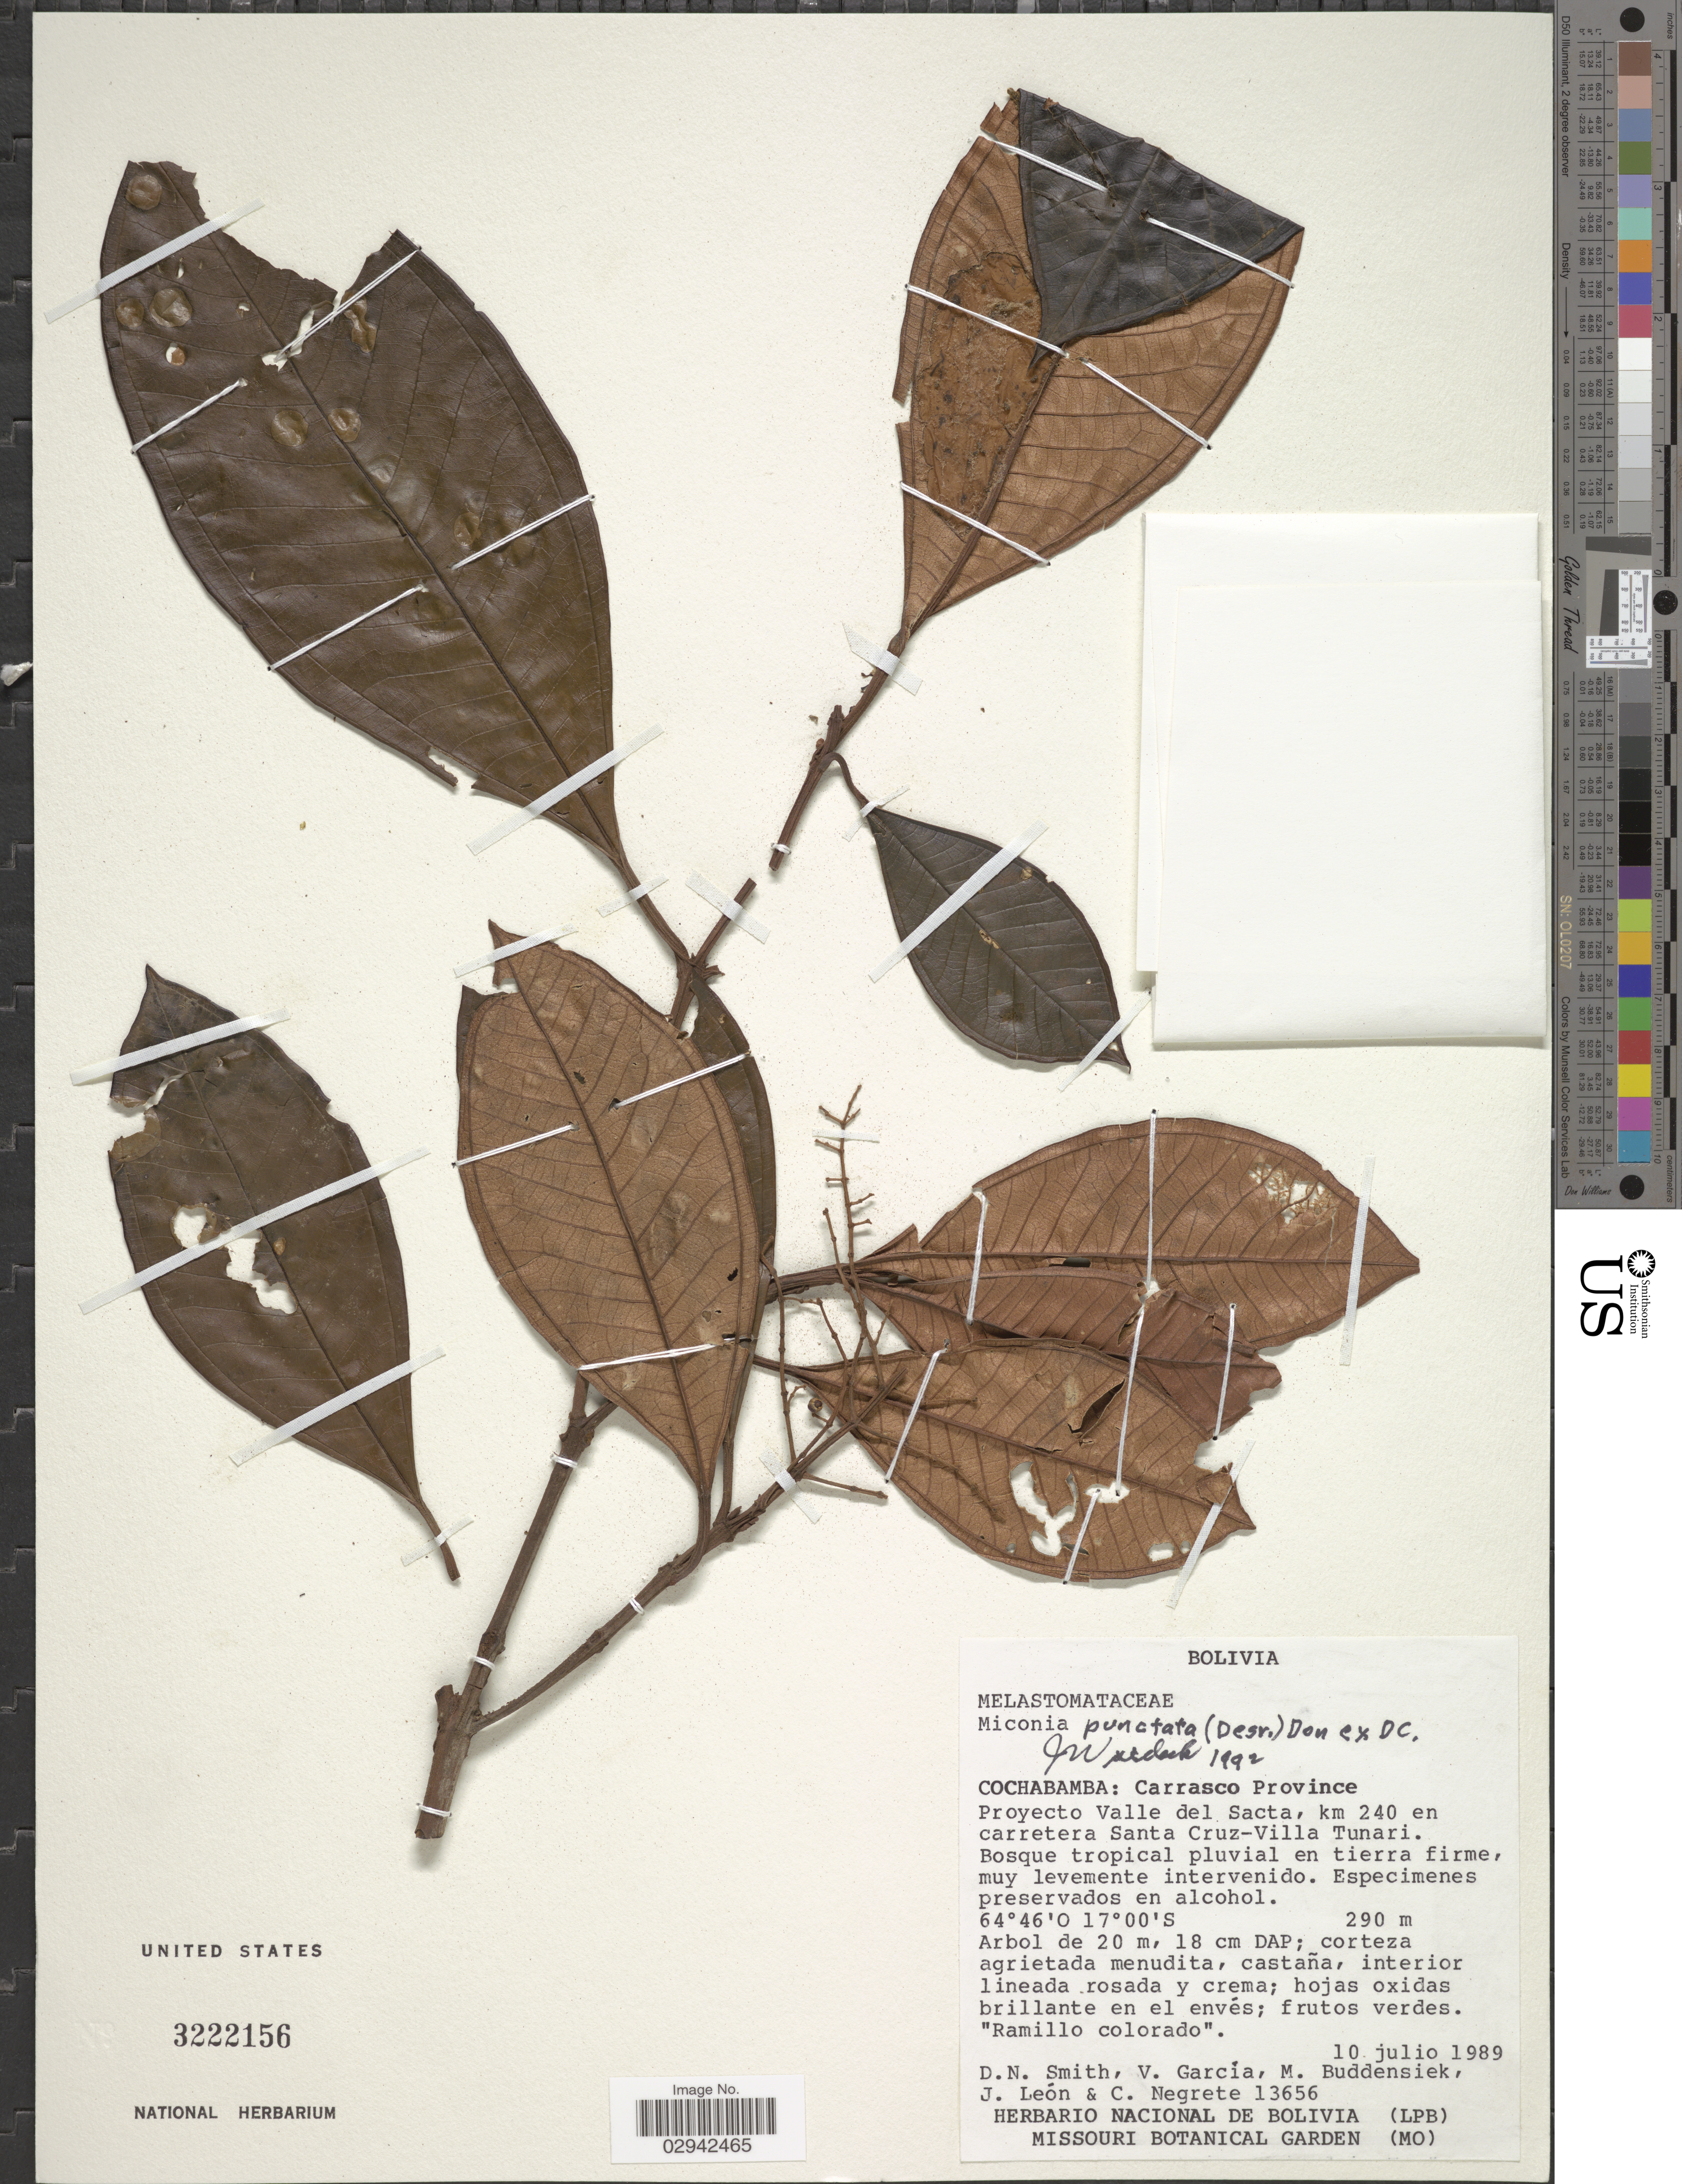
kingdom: Plantae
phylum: Tracheophyta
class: Magnoliopsida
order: Myrtales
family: Melastomataceae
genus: Miconia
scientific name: Miconia punctata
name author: (Desr.) D. Don ex DC.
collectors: D. Smith, V. Garcia, M. Buddensiek & J. León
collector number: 13656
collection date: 1989-07-10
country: Bolivia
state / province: Cochabamba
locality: Carrasco Province, Proyecto Valle del Sacta, km 240 en carretera Santa Cruz-Villa Tunari.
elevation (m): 290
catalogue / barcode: US 3222156